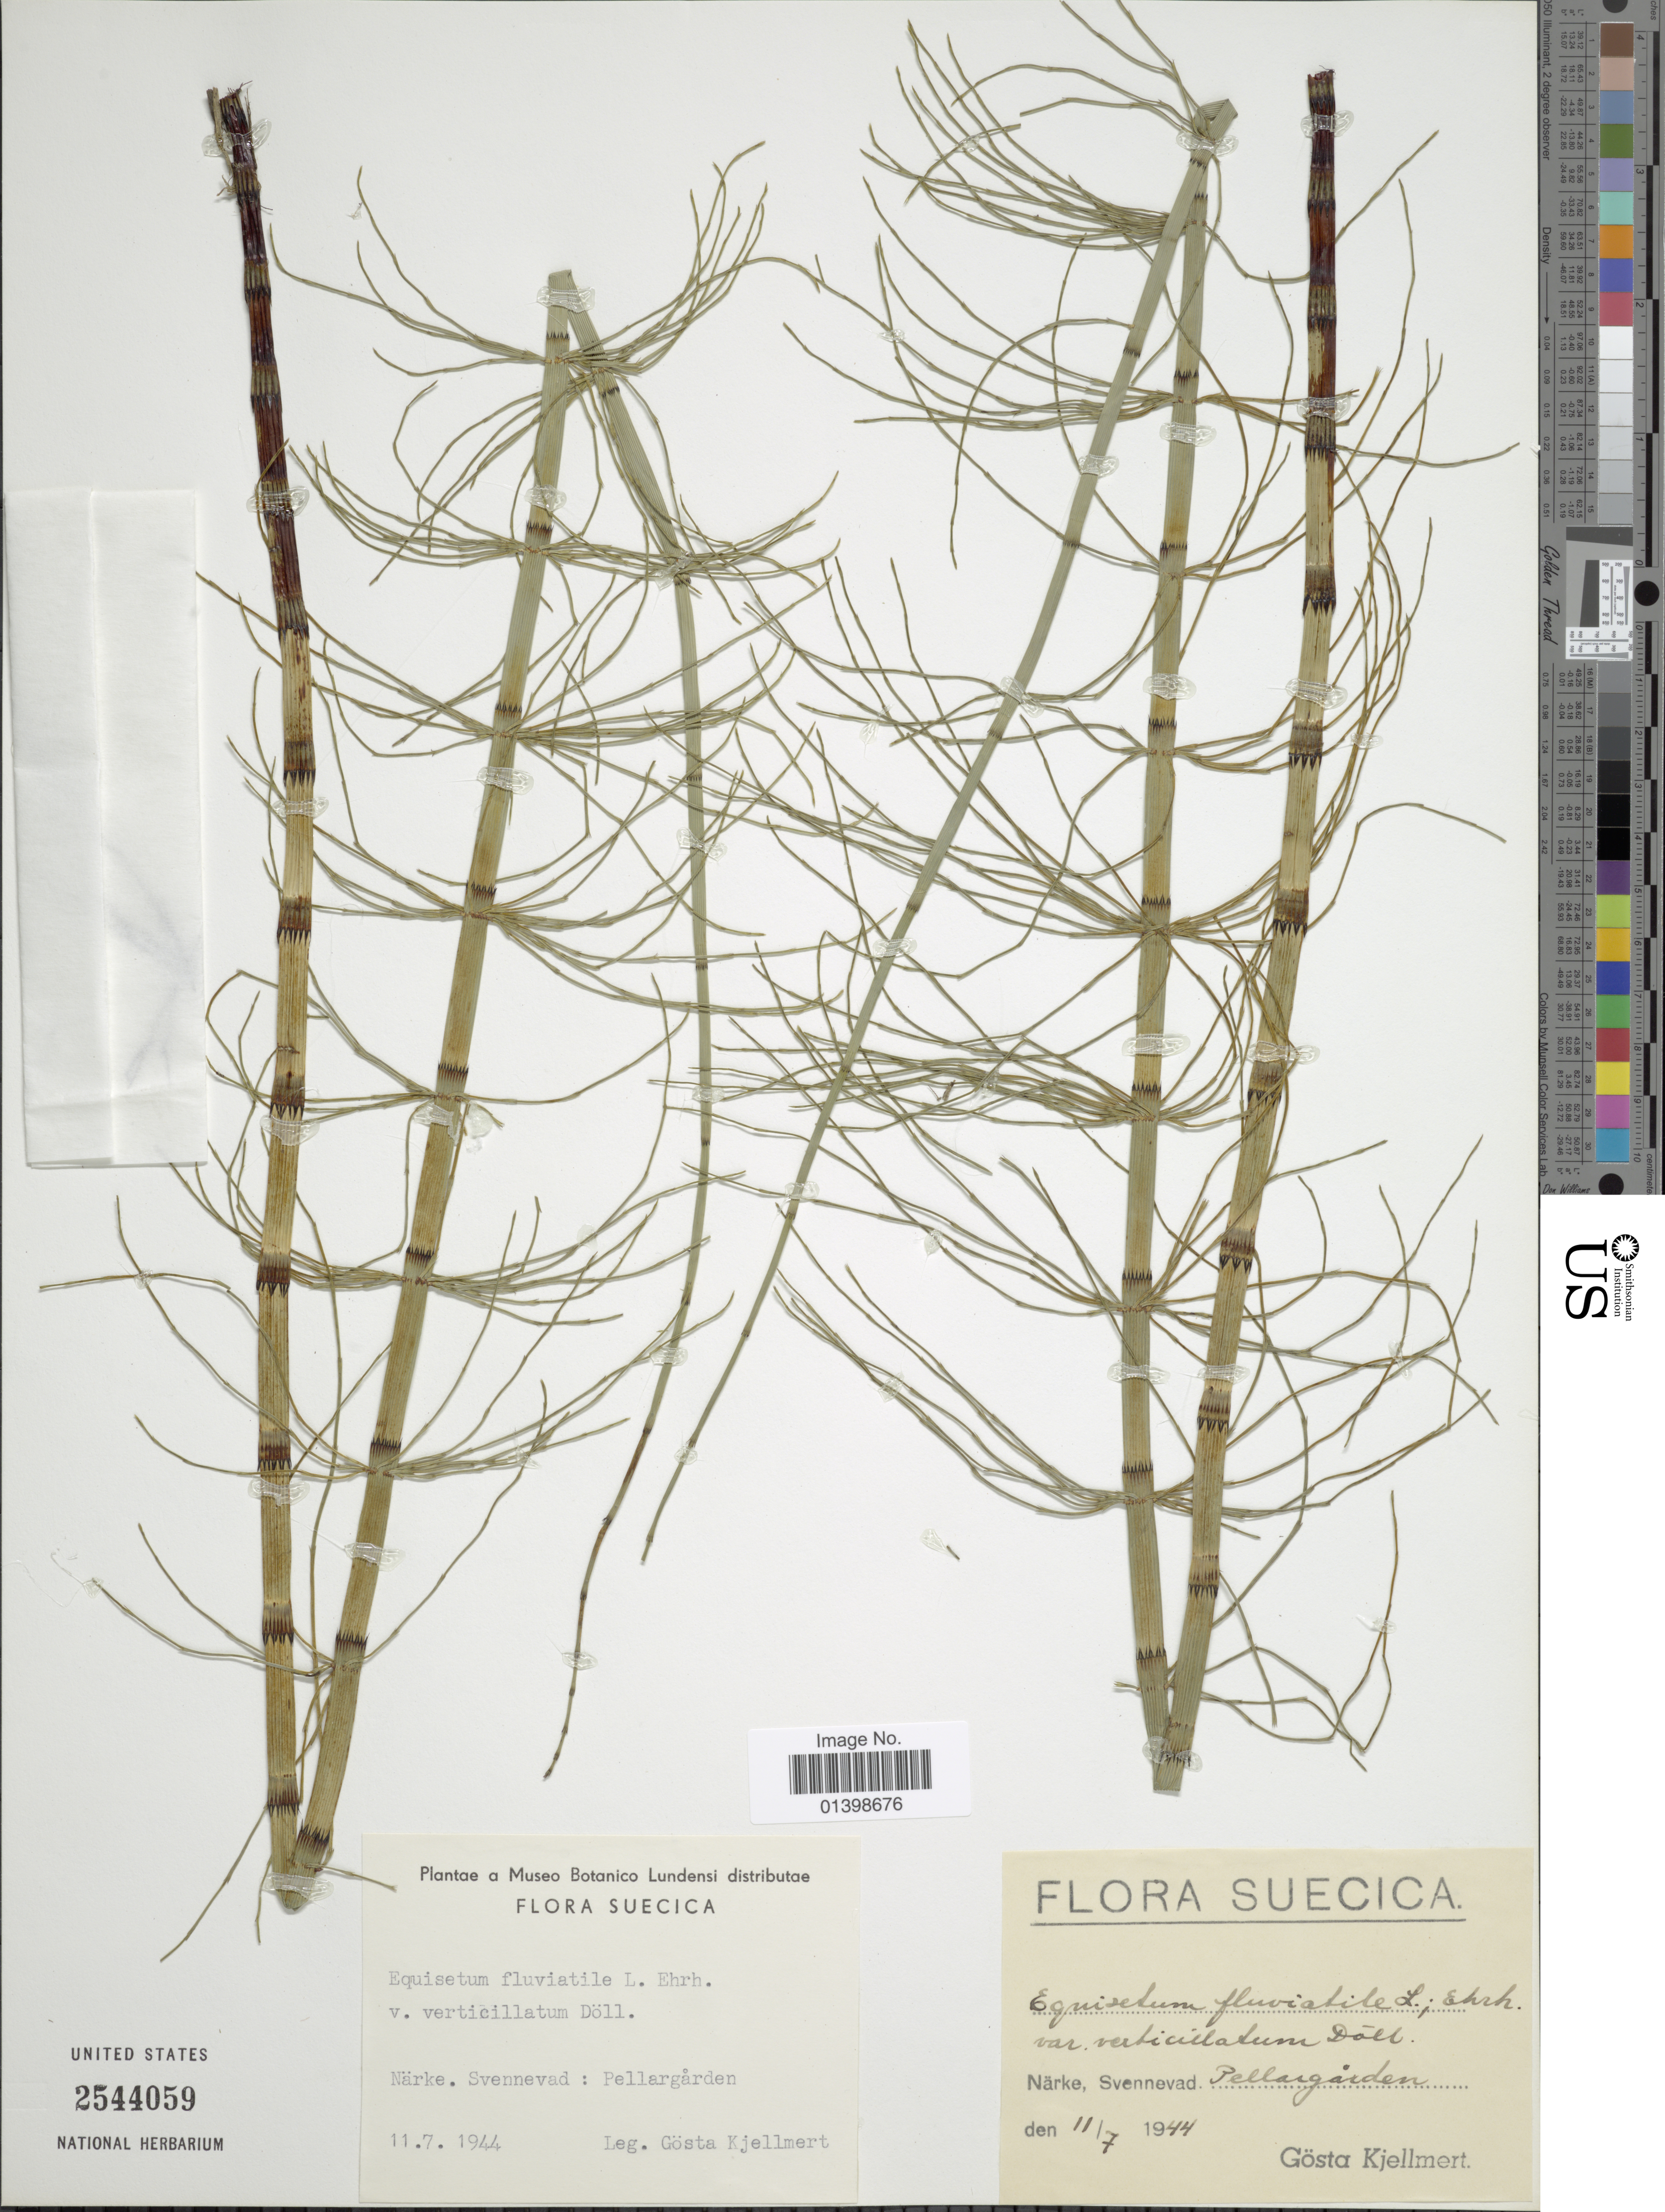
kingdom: Plantae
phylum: Tracheophyta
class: Polypodiopsida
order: Equisetales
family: Equisetaceae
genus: Equisetum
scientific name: Equisetum fluviatile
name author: L.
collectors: G. Kjellmert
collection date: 1944-07-11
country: Sweden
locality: Närke, Svennevad: Pellargården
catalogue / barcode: US 2544059